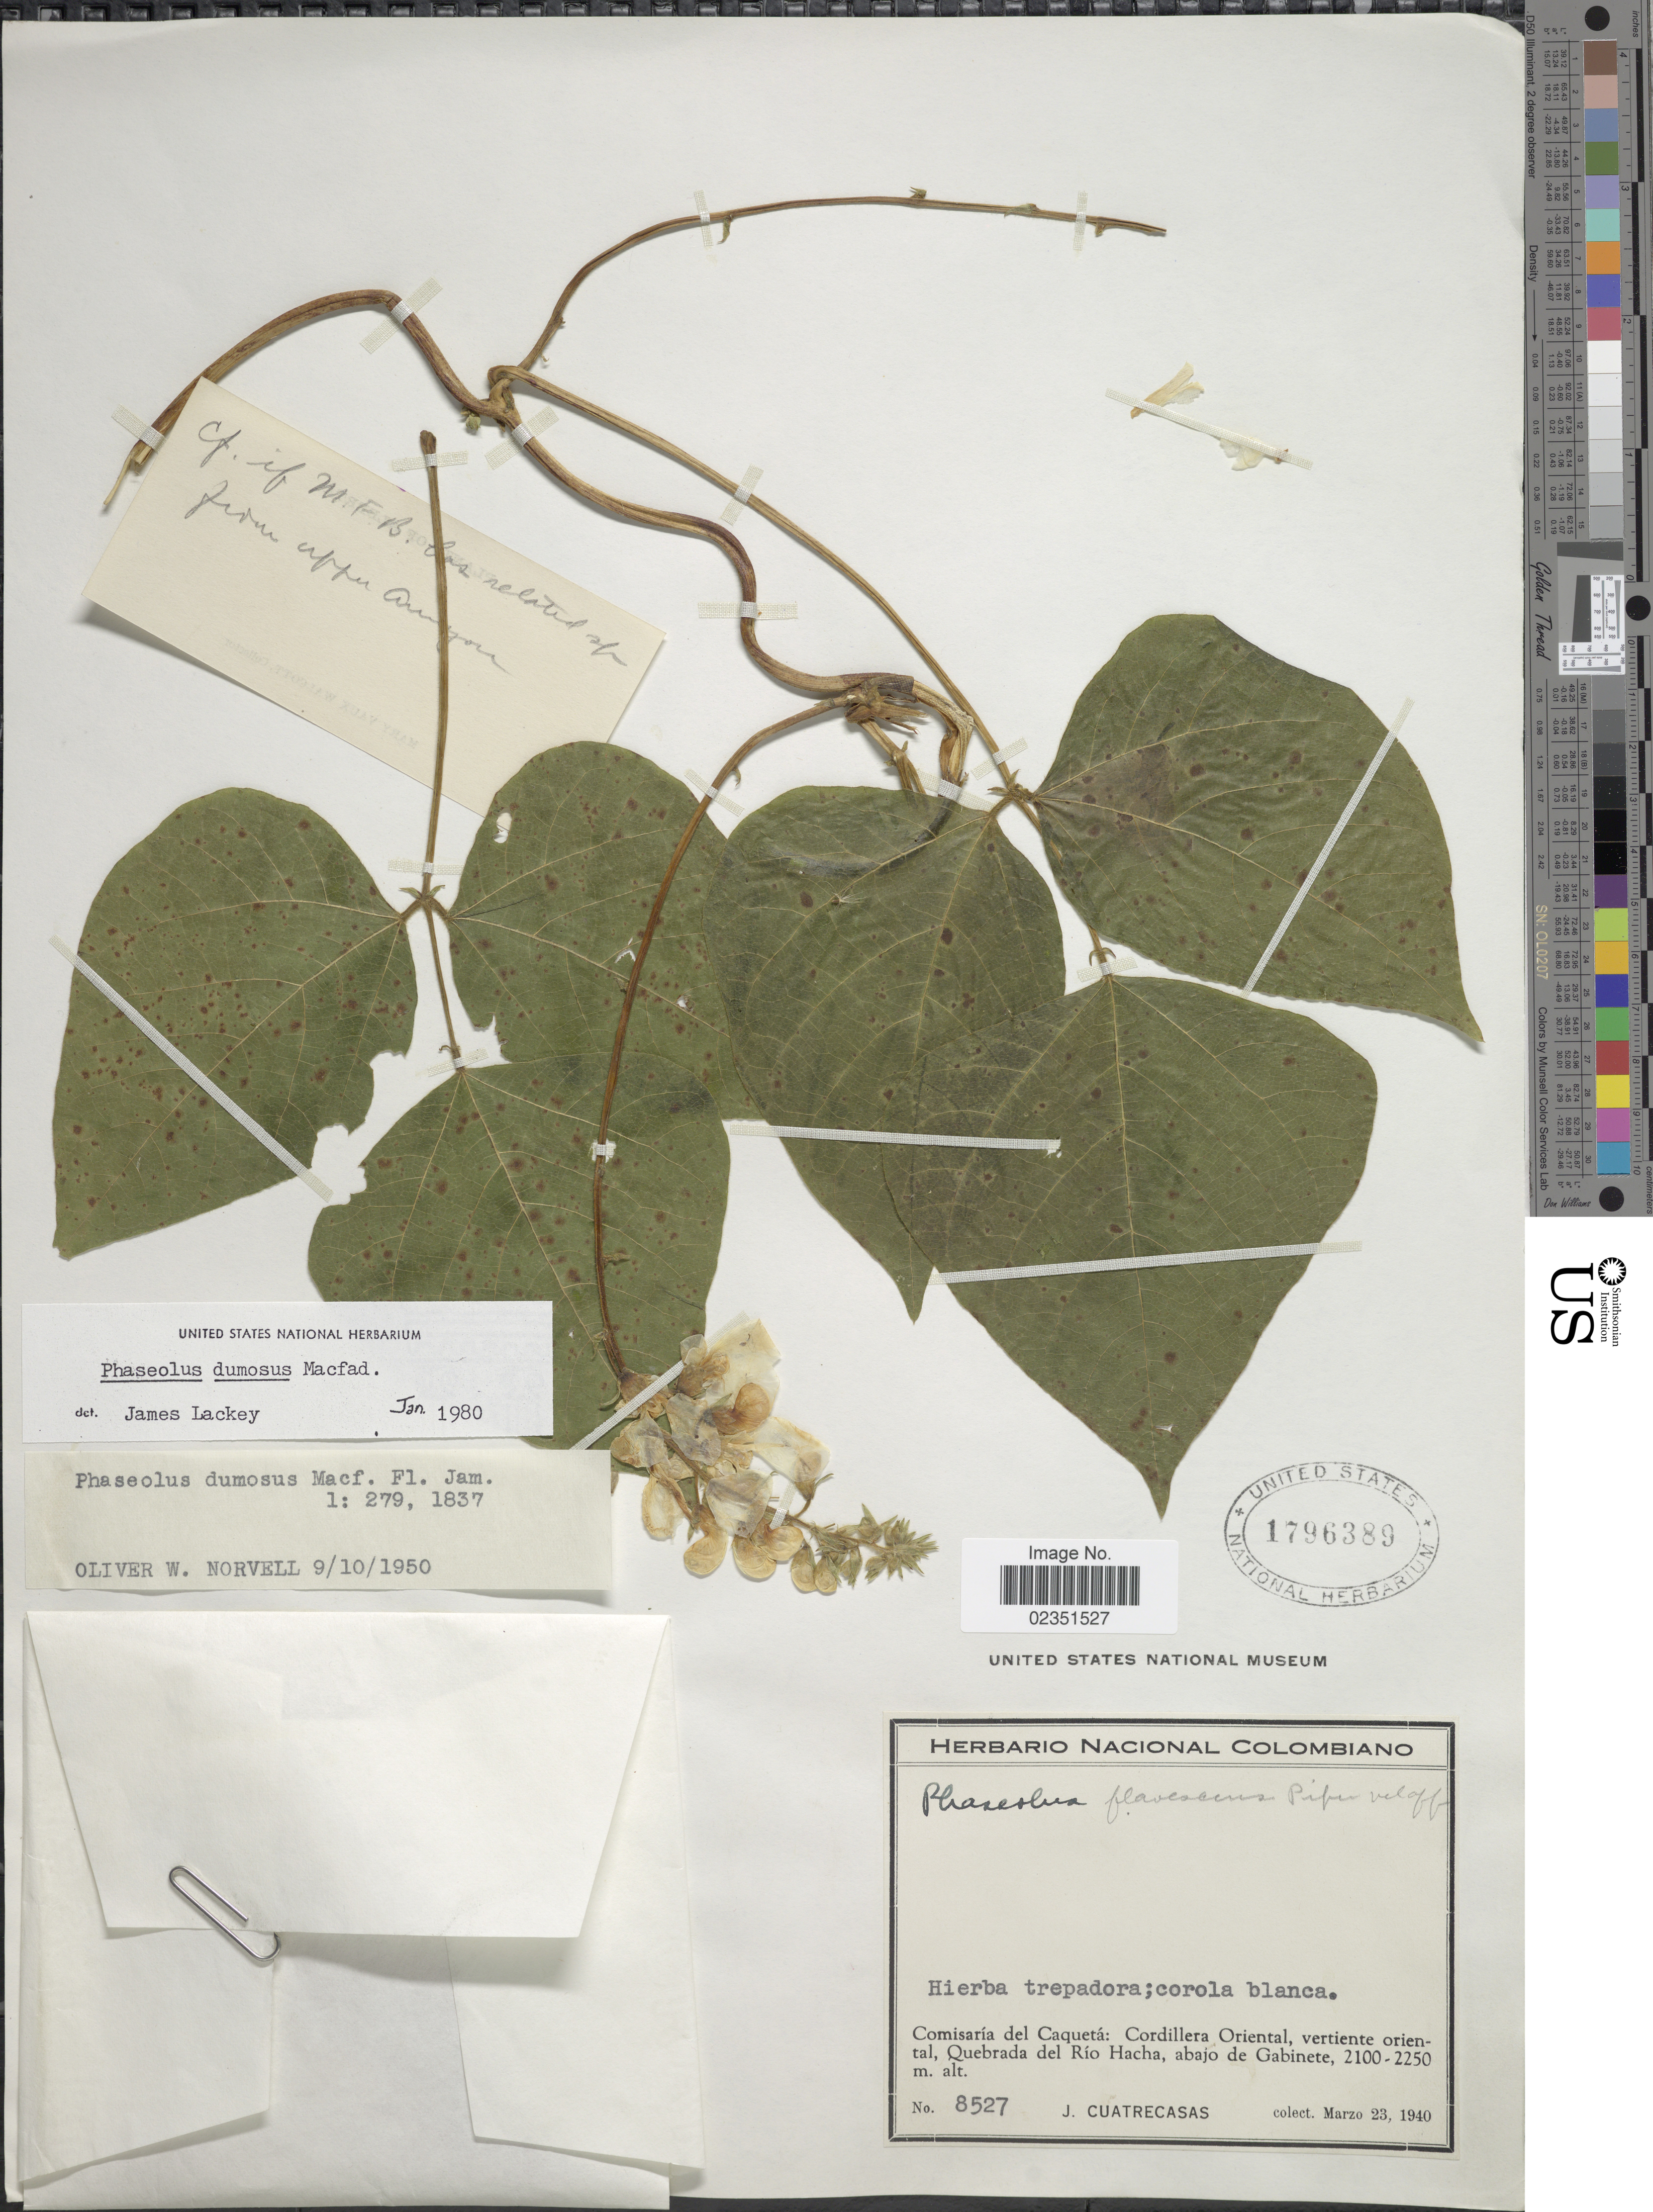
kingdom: Plantae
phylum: Tracheophyta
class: Magnoliopsida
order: Fabales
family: Fabaceae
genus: Phaseolus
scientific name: Phaseolus dumosus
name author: Macfad.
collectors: J. Cuatrecasas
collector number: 8527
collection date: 1940-03-23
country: Colombia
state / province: Caquetá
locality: Cordillera Oriental, vertiente oriental, Quebrada del Rio Hacah, abajo de Gabinete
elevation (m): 2100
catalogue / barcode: US 1796389